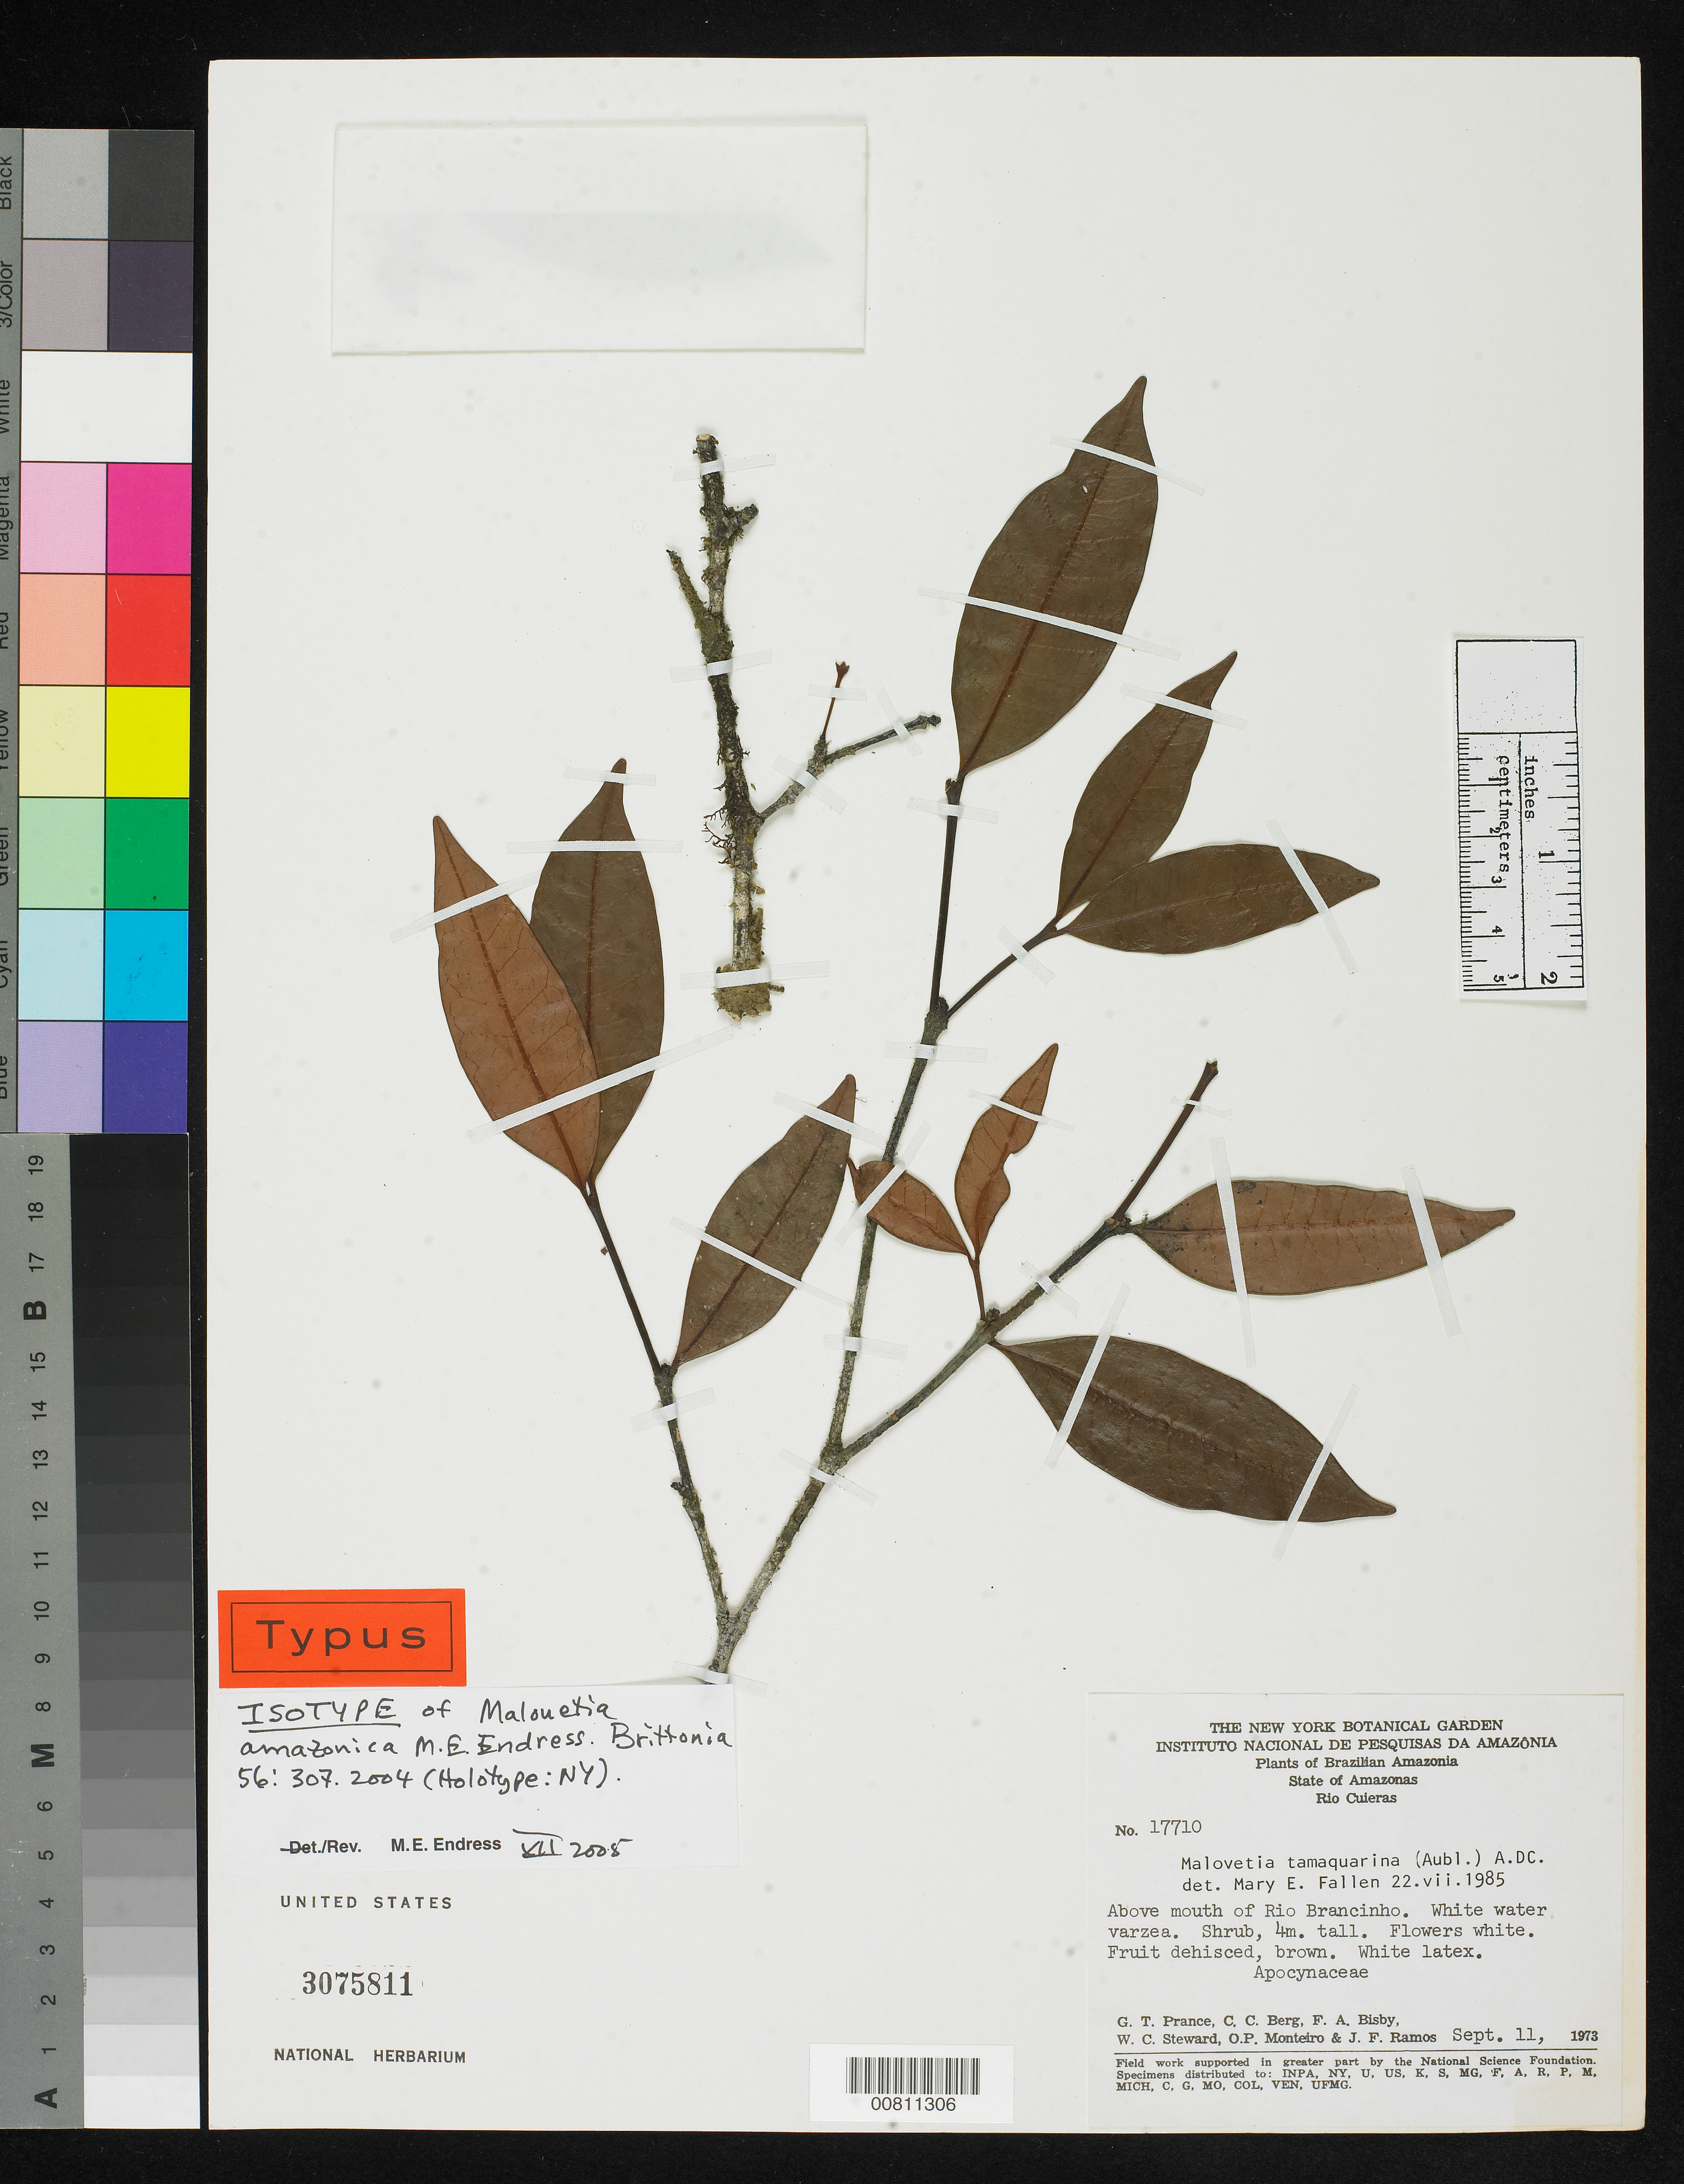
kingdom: Plantae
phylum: Tracheophyta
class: Magnoliopsida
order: Gentianales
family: Apocynaceae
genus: Malouetia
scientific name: Malouetia amazonica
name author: M.E. Endress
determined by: Endress, Mary E.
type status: Isotype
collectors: G. T. Prance & et al.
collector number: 17710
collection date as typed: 11 Sep 1973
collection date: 1973-09-11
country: Brazil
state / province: Amazonas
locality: State of Amazonas, Rio Cuieras. Above mouth of Rio Brancinho.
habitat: White water varzea.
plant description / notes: Holotype at NY.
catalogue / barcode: US 3075811